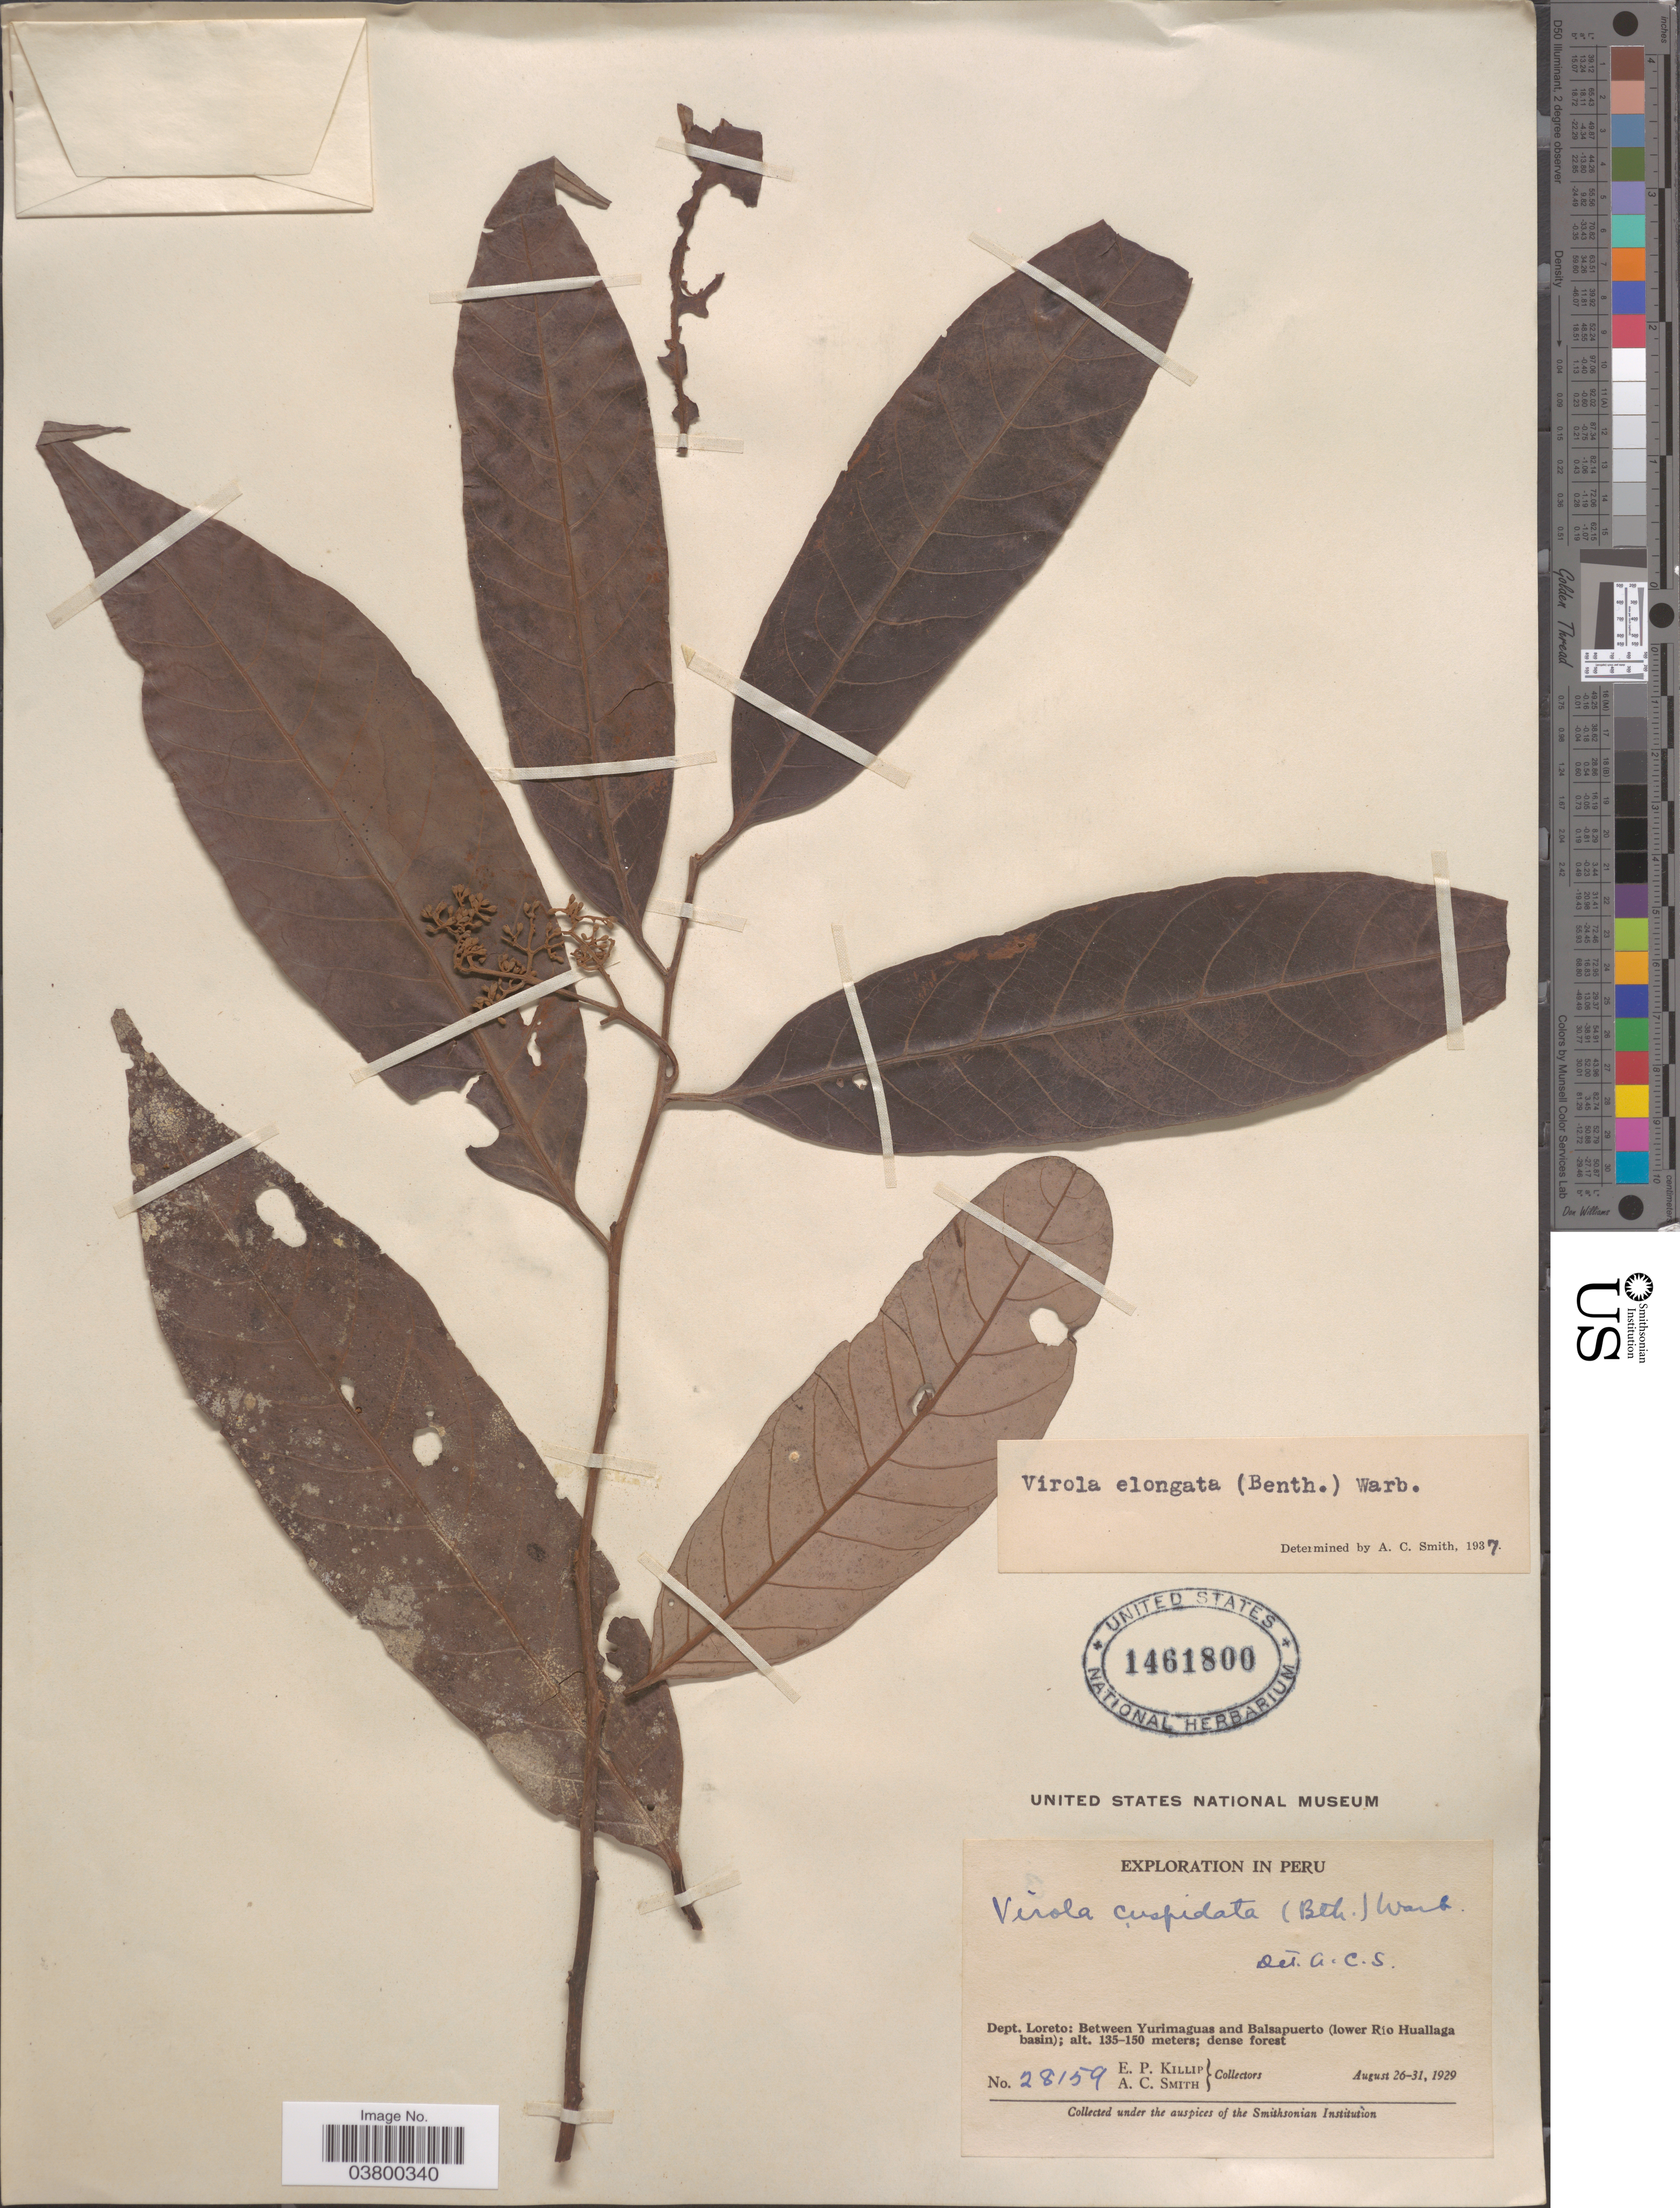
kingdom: Plantae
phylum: Tracheophyta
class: Magnoliopsida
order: Magnoliales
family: Myristicaceae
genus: Virola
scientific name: Virola elongata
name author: (Benth.) Warb.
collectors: E. P. Killip & A. C. Smith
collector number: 28159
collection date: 1929-08-26/1929-08-31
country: Peru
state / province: Loreto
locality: Dept. Loreto: Between Yurimaguas and Balsapuerto (lower Río Huallaga basin).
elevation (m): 135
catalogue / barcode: US 1461800